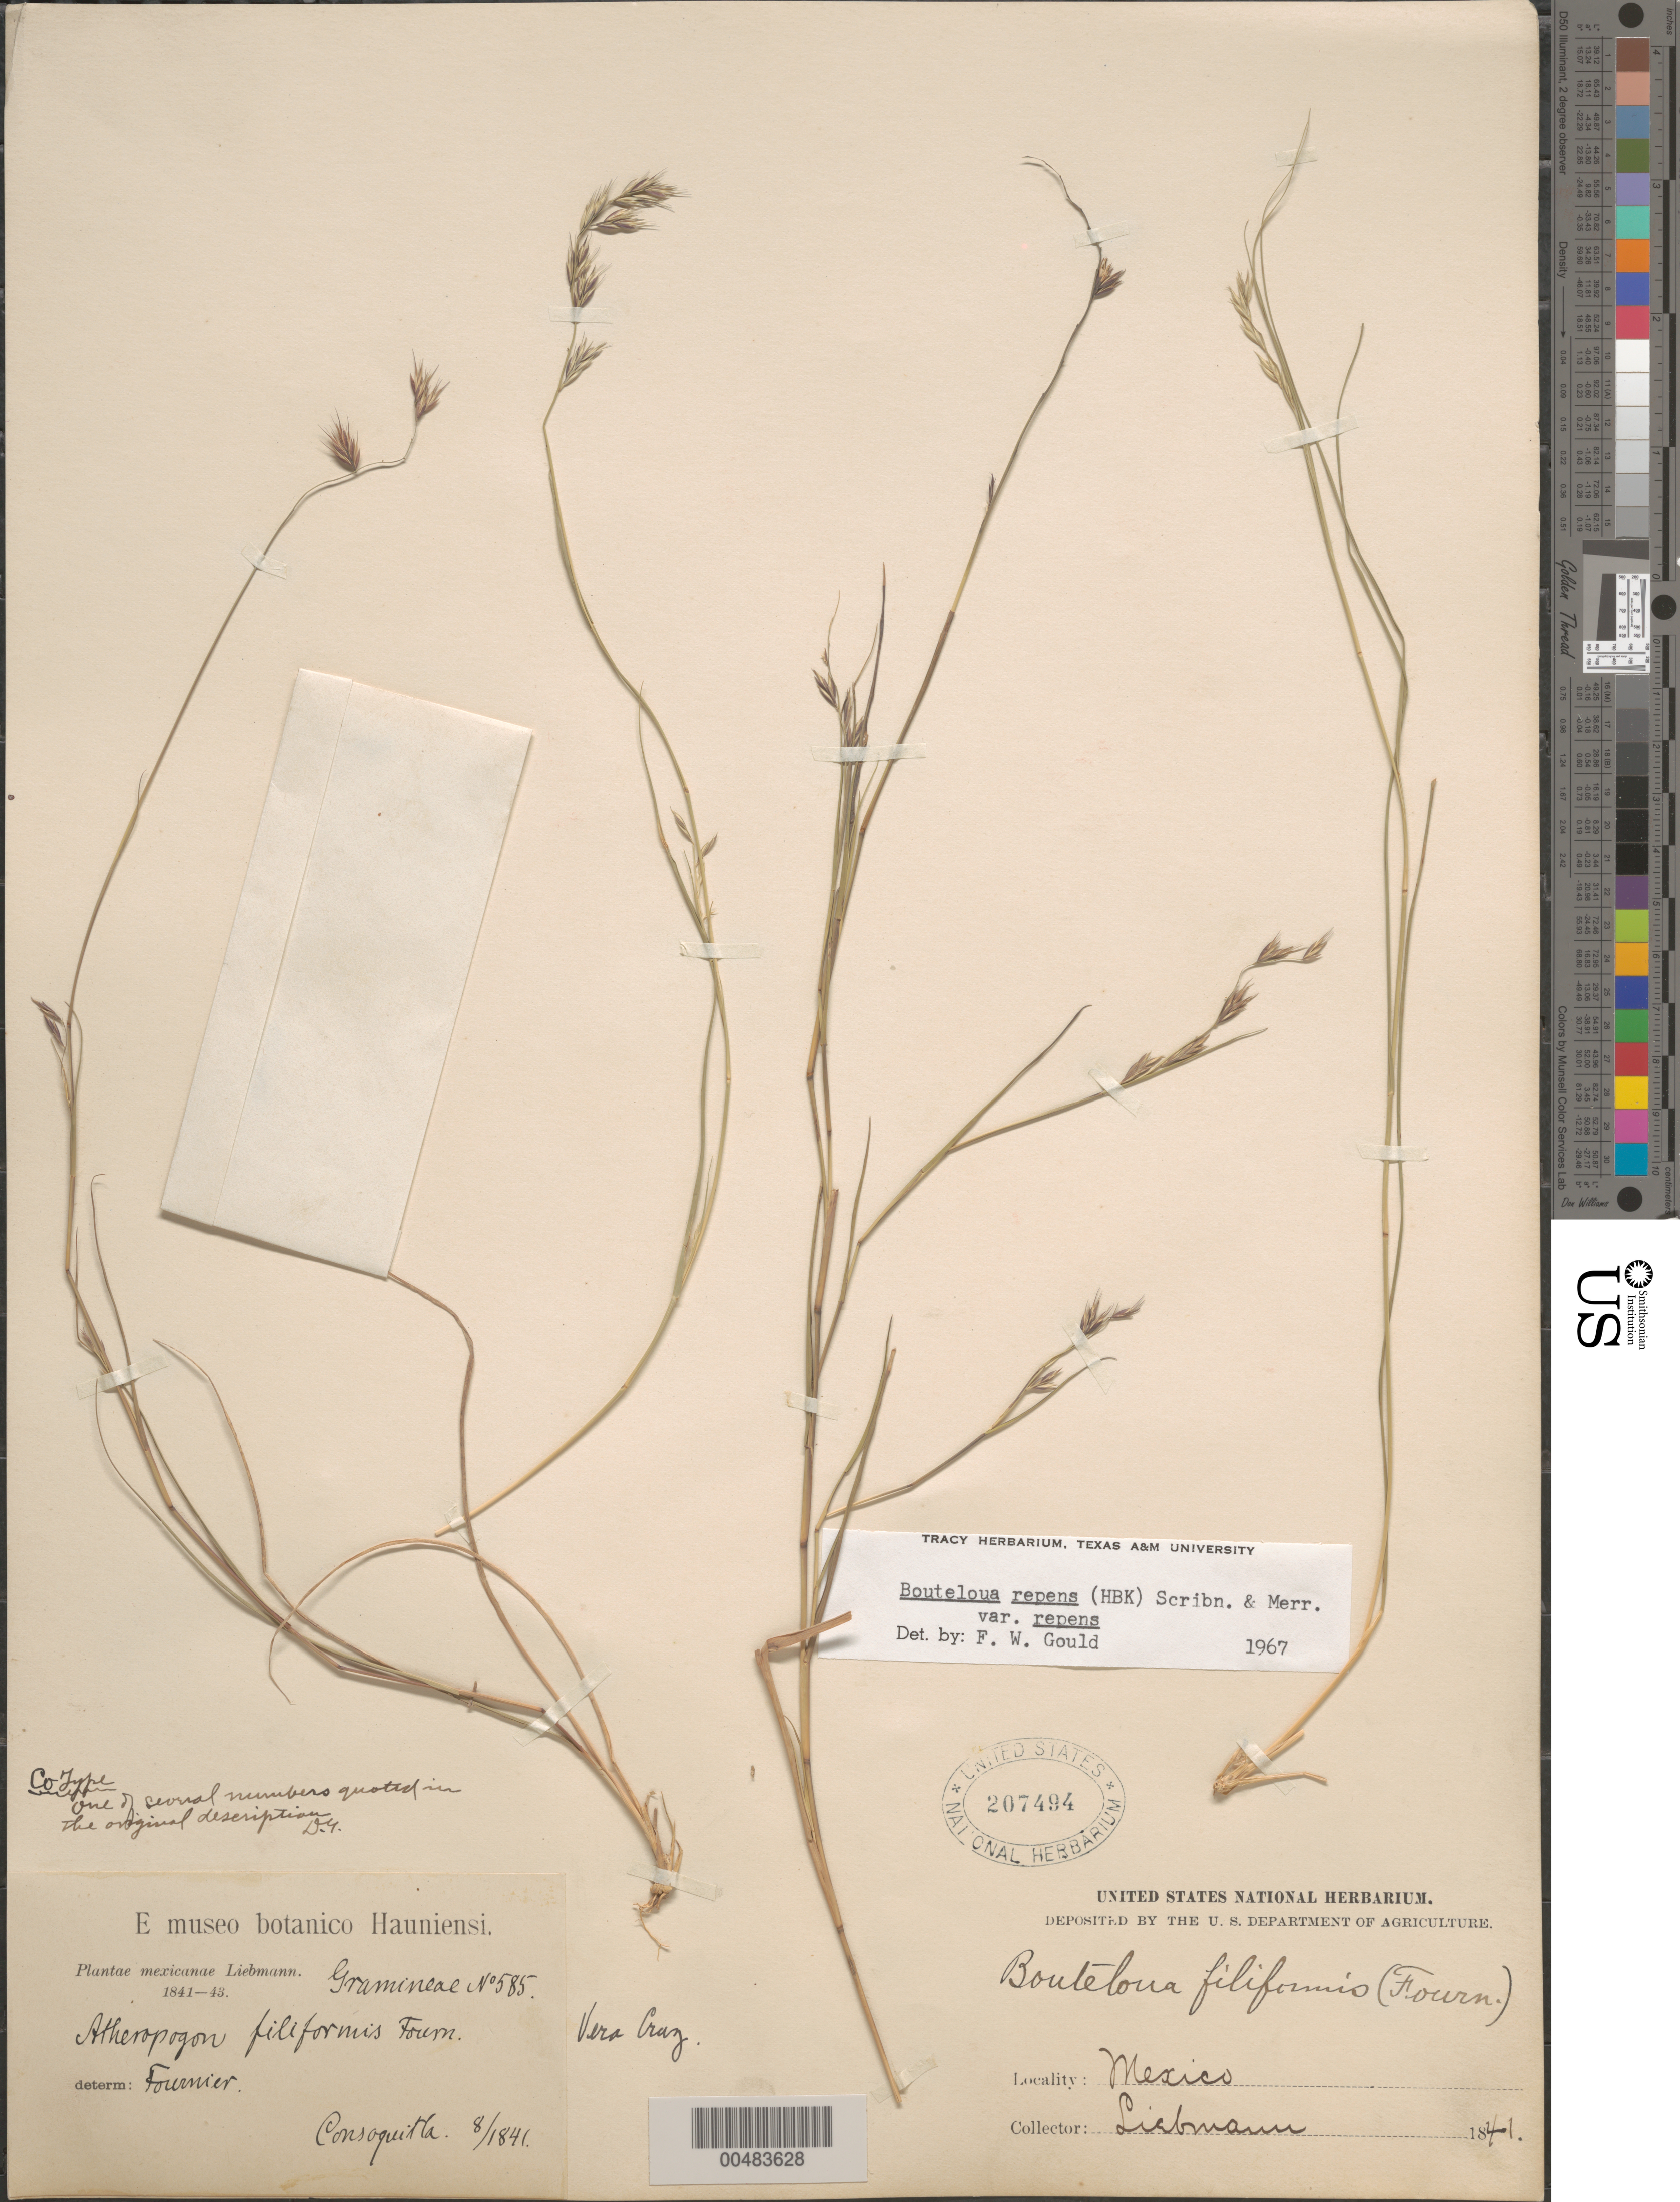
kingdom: Plantae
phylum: Tracheophyta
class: Liliopsida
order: Poales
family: Poaceae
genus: Bouteloua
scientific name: Bouteloua repens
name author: (Kunth) Scribn. & Merr.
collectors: Liebmann, --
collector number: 585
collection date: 1841-08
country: Mexico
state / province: Veracruz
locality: Consoquitla.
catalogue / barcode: US 207494